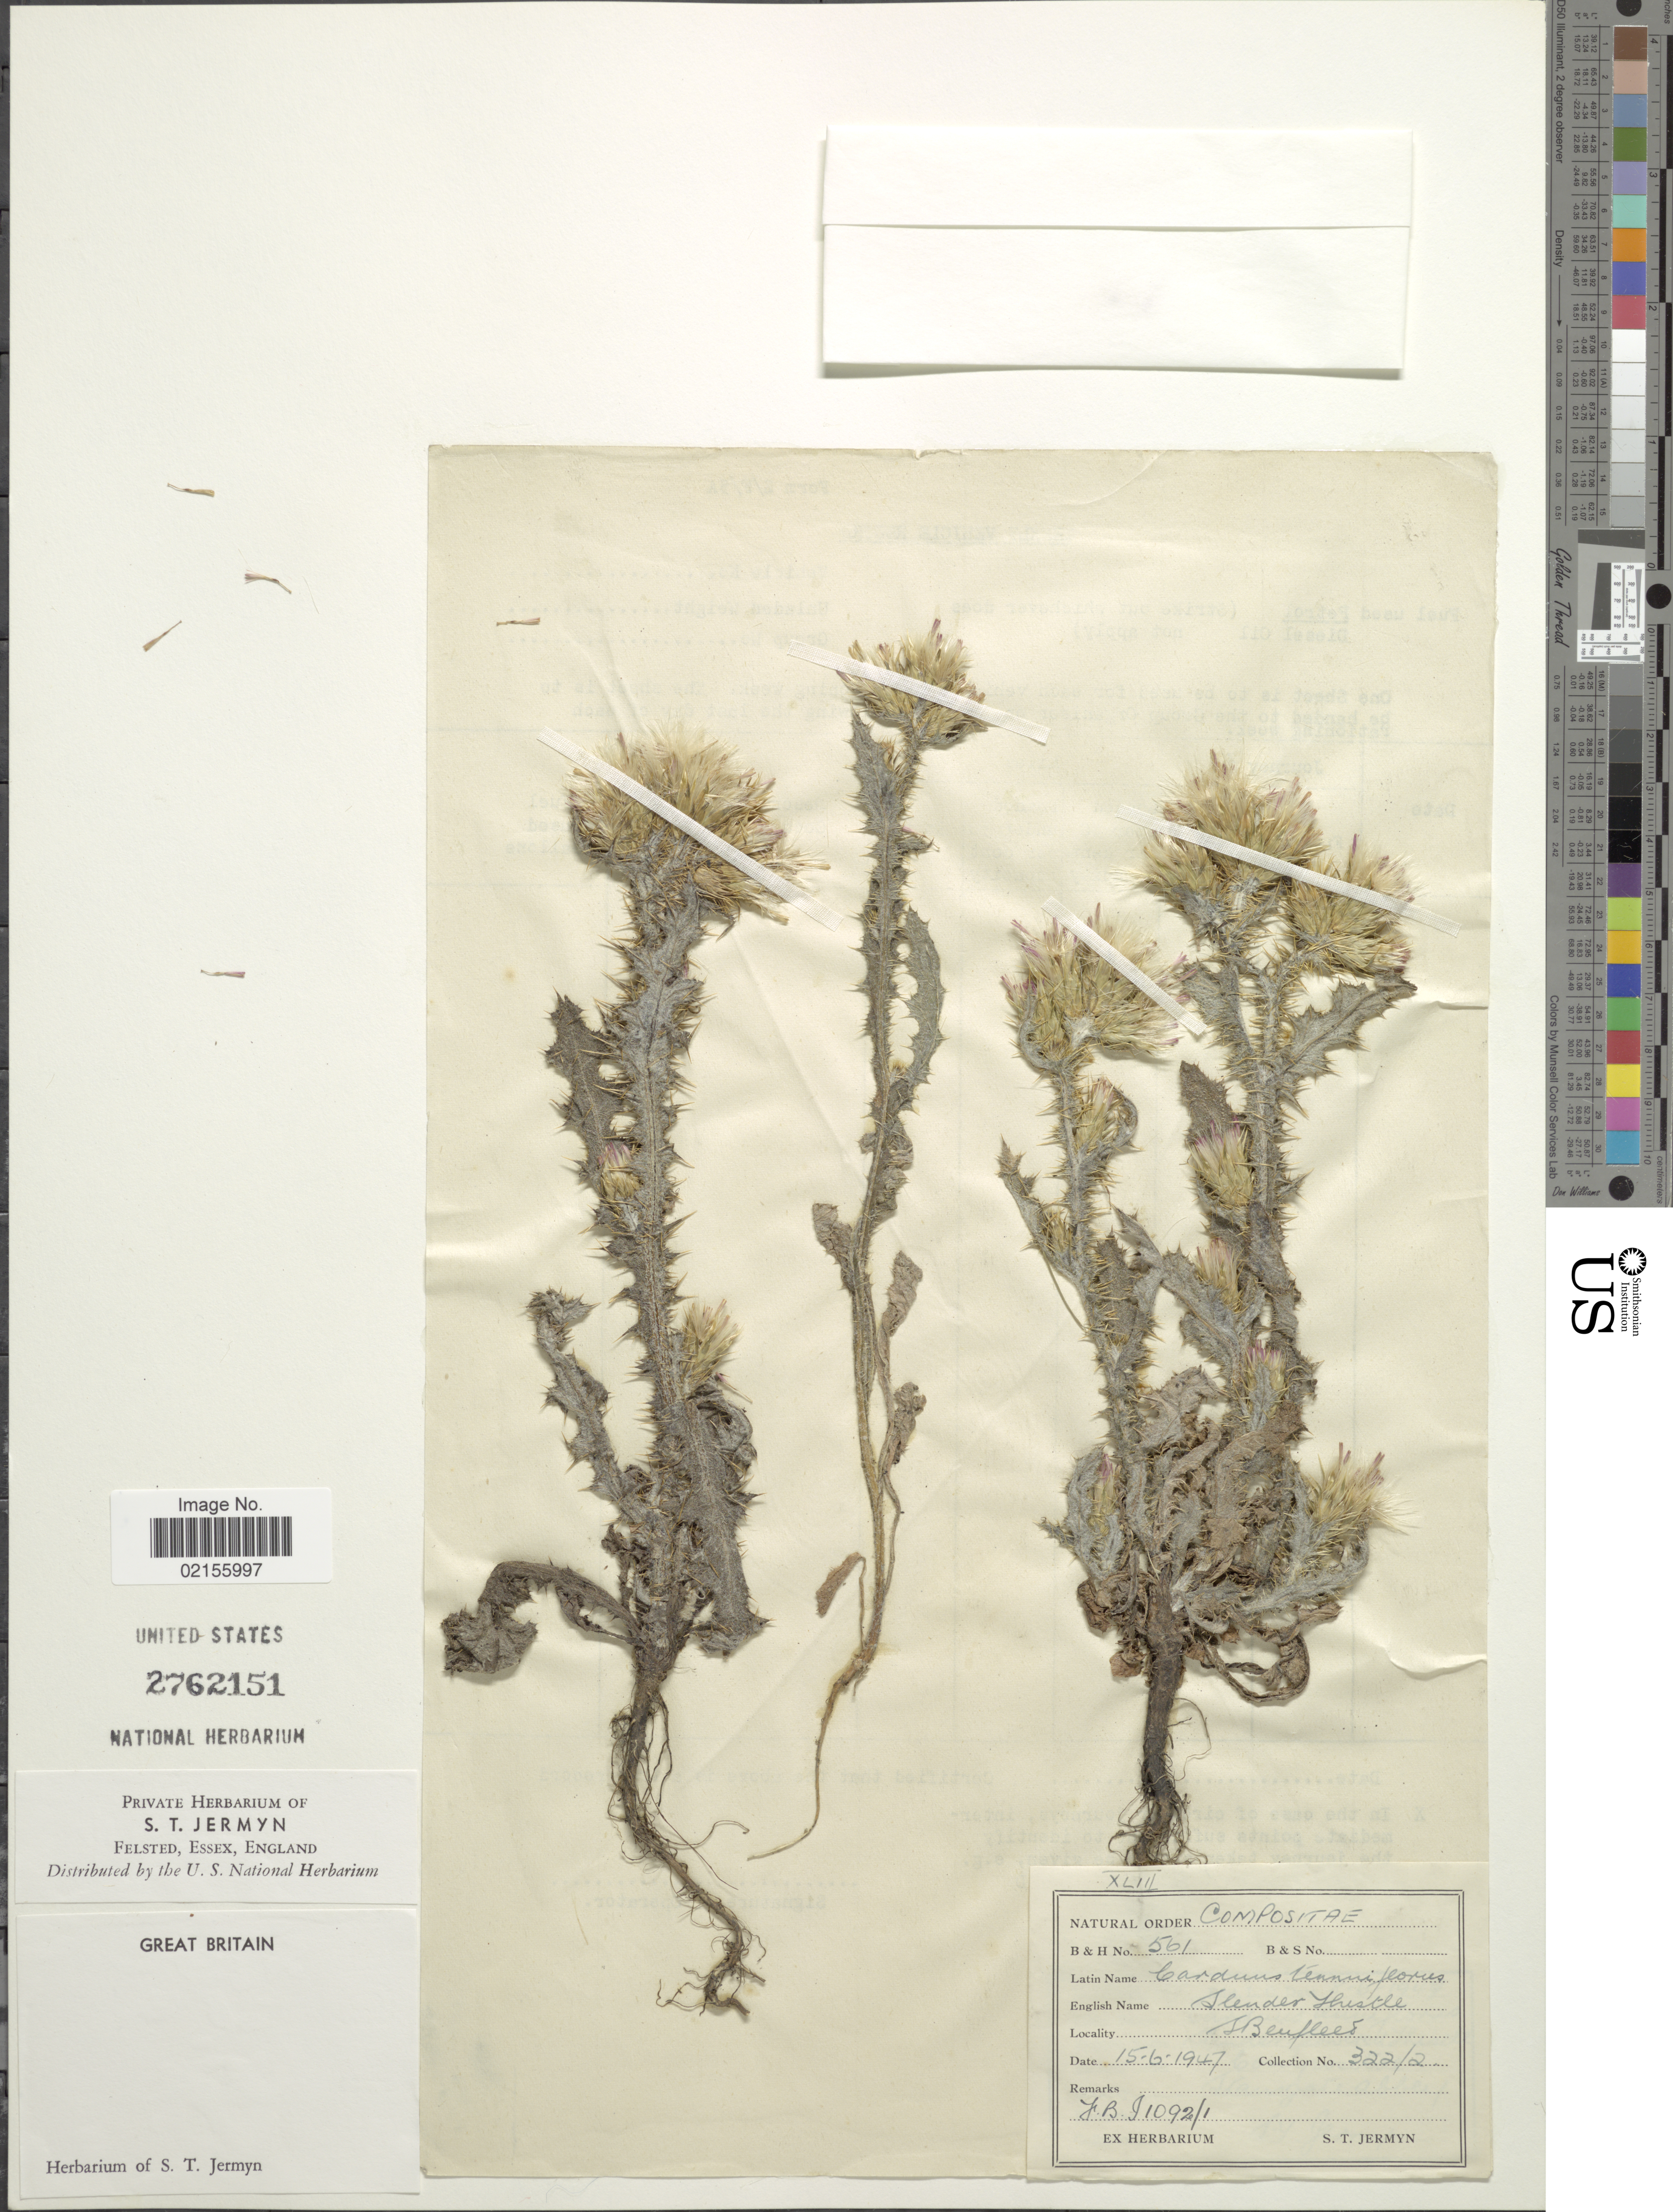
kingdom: Plantae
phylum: Tracheophyta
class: Magnoliopsida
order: Asterales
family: Asteraceae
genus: Carduus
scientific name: Carduus tenuiflorus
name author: Curtis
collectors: S. Jermyn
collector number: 322/2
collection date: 1947-06-15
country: United Kingdom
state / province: England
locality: Great Britain, S. Benfleet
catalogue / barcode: US 2762151